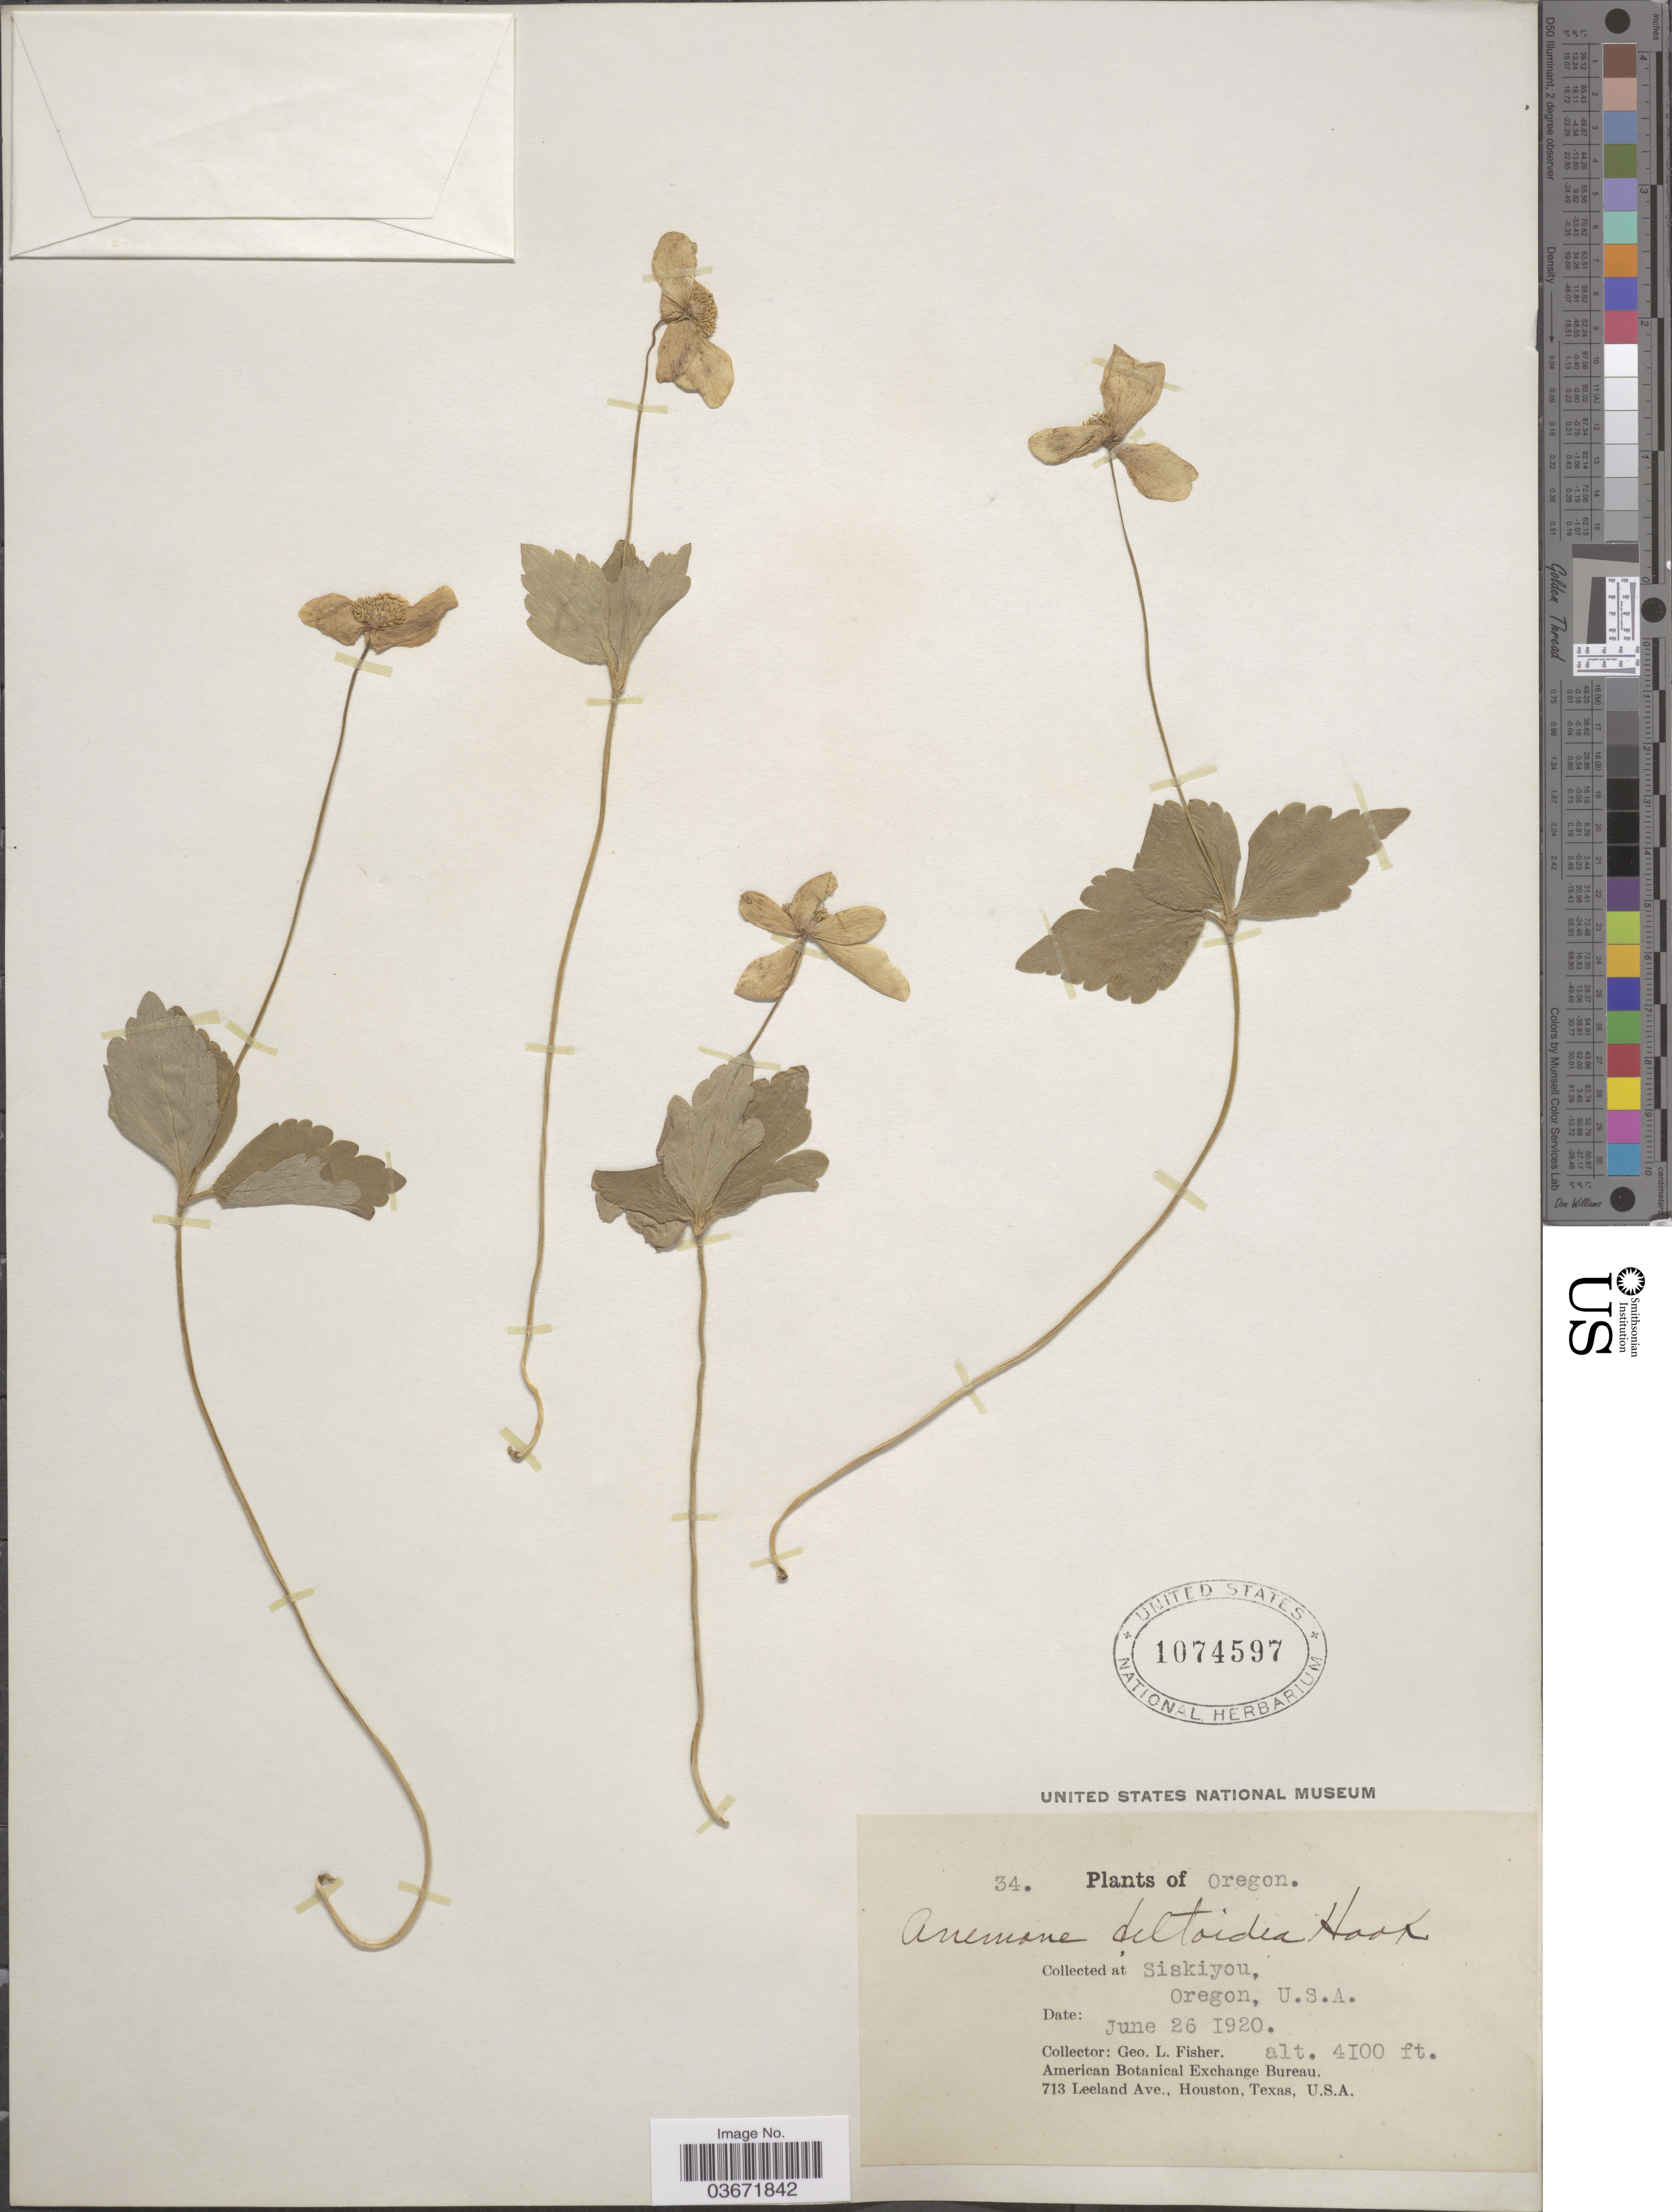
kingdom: Plantae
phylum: Tracheophyta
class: Magnoliopsida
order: Ranunculales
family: Ranunculaceae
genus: Anemone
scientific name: Anemone deltoidea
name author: Douglas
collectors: G. L. Fisher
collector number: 34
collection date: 1920-06-26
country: United States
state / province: Oregon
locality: Siskiyou.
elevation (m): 1250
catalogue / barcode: US 1074597